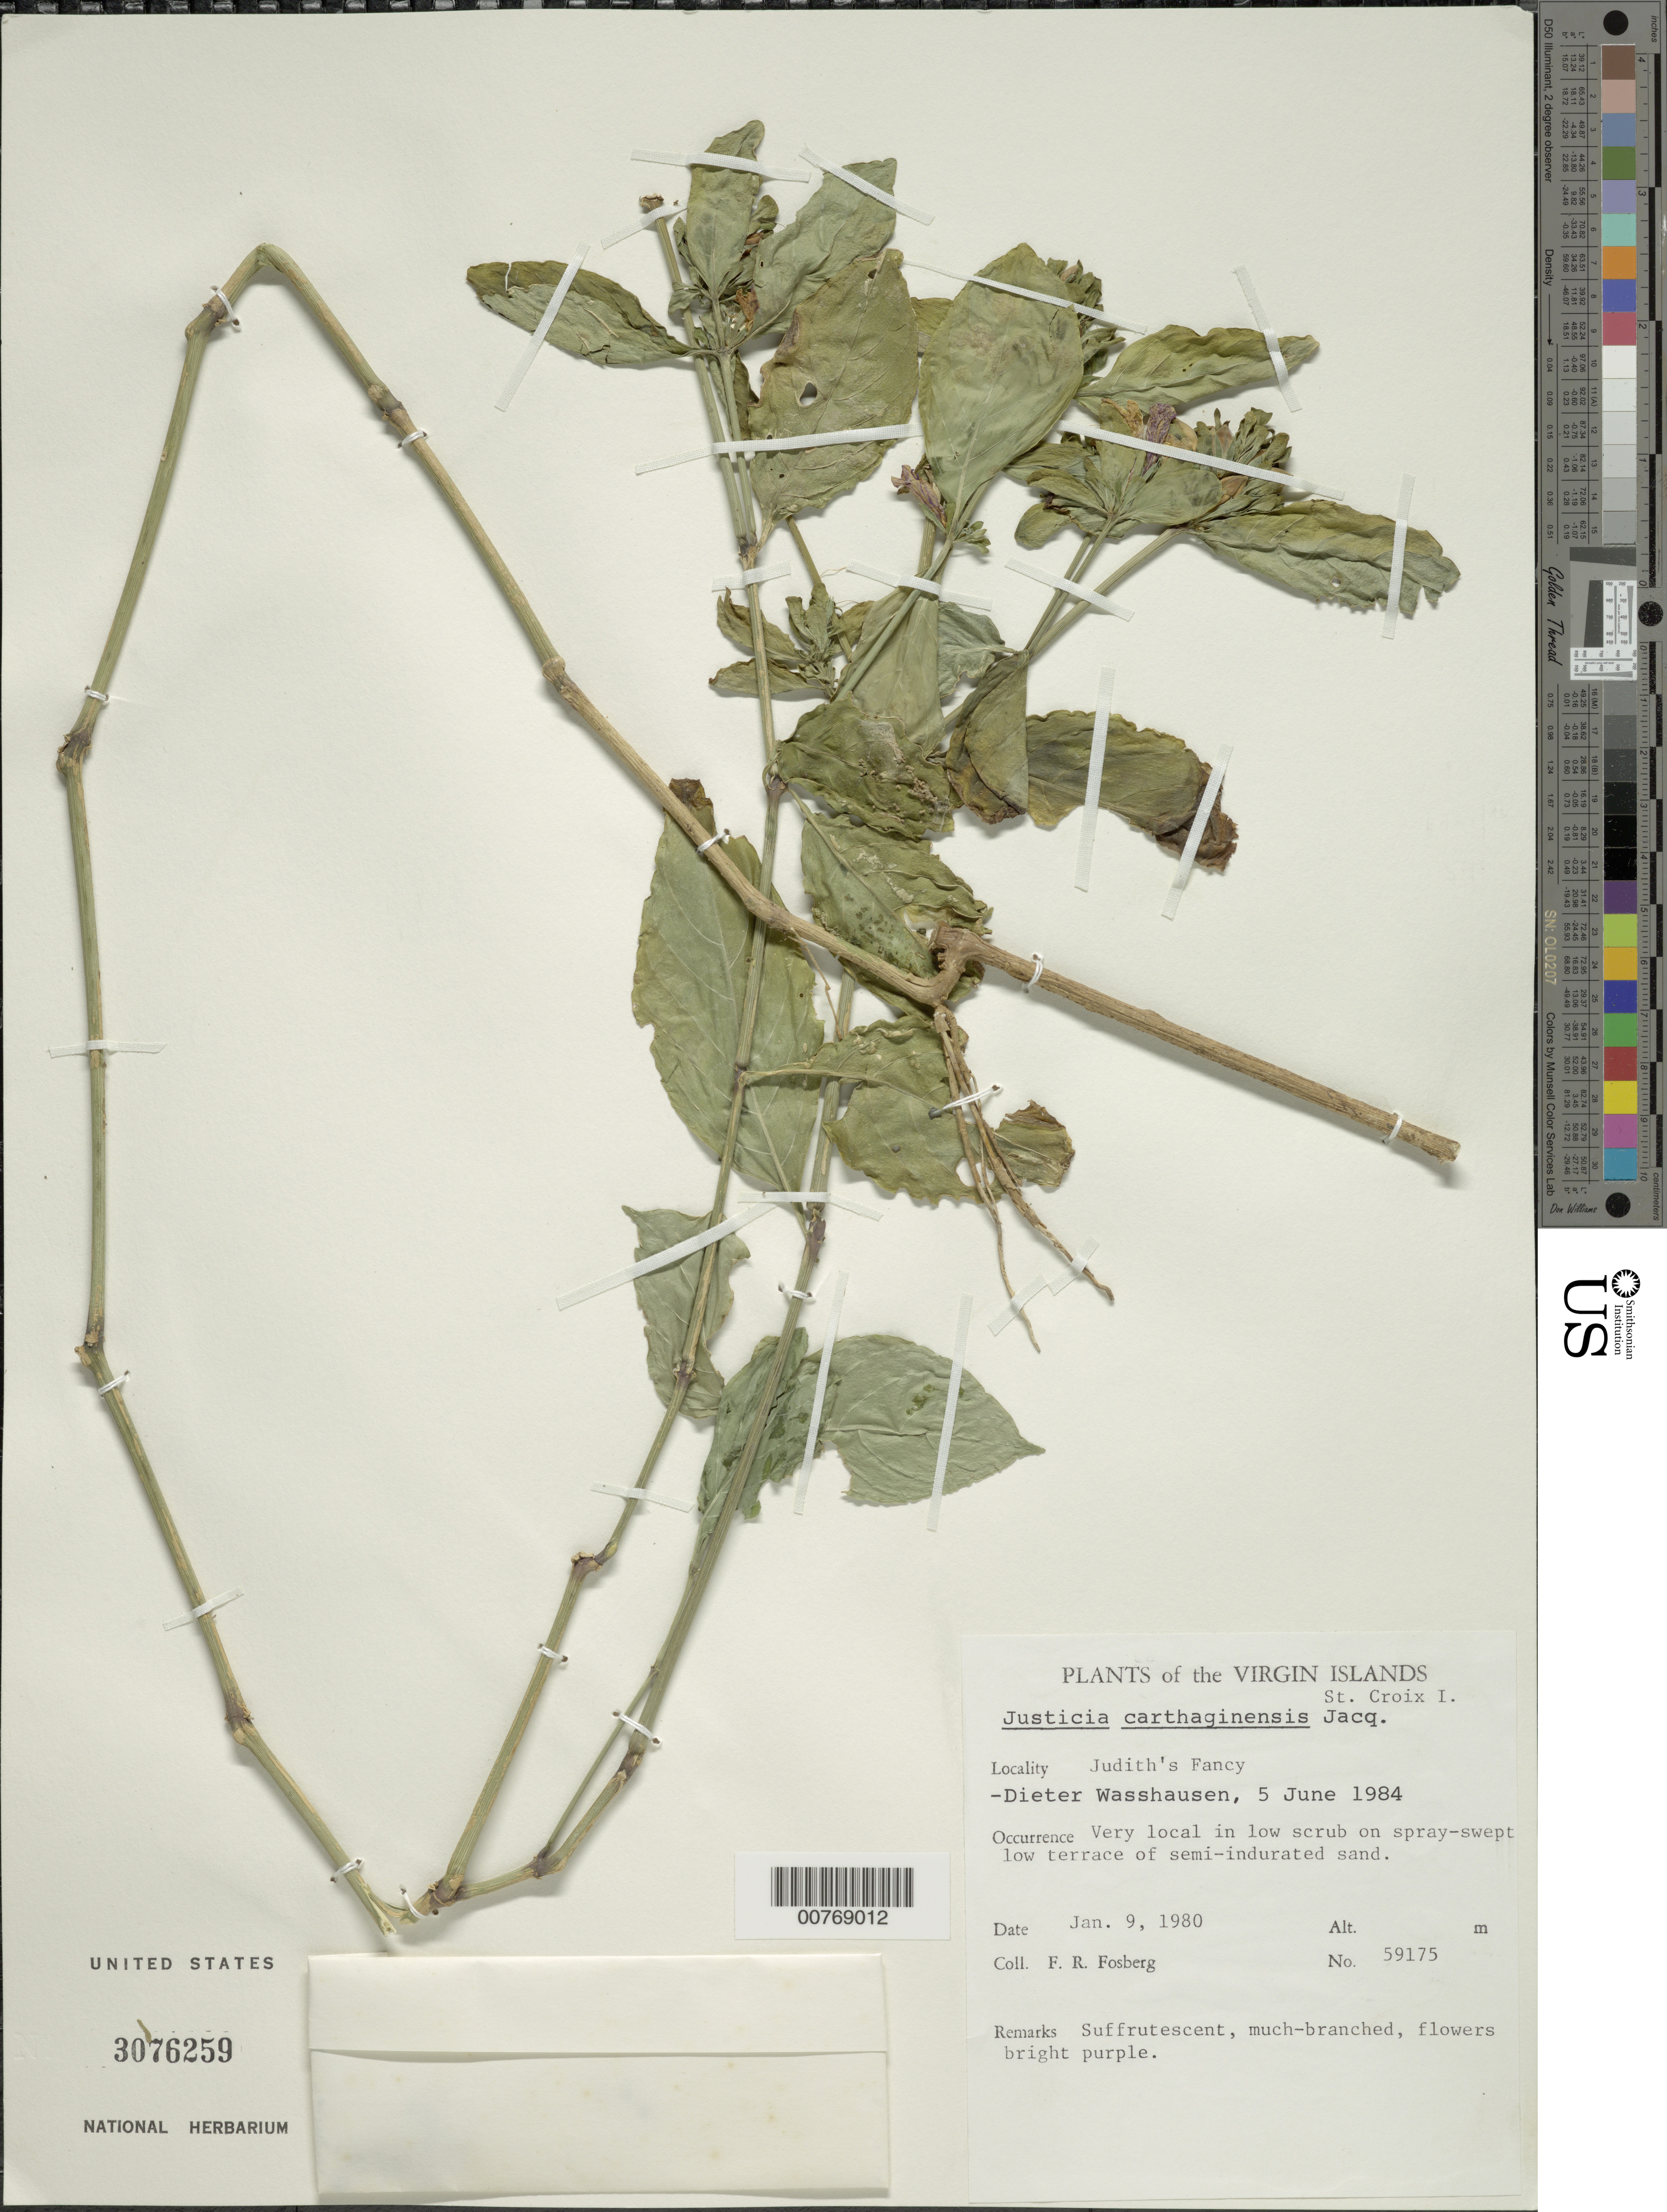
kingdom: Plantae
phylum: Tracheophyta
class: Magnoliopsida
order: Lamiales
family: Acanthaceae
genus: Justicia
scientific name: Justicia carthaginensis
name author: Jacq.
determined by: Wasshausen, Dieter C., (BOT), Smithsonian Institution - National Museum of Natural History (UNITED STATES)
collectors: F. R. Fosberg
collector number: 59175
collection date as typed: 09 Jan 1980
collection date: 1980-01-09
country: U.S. Virgin Islands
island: St. Croix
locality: Judith's Fancy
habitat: Very local in low scrub on spray-swept low terrace of semi-indurated sand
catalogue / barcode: US 3076259